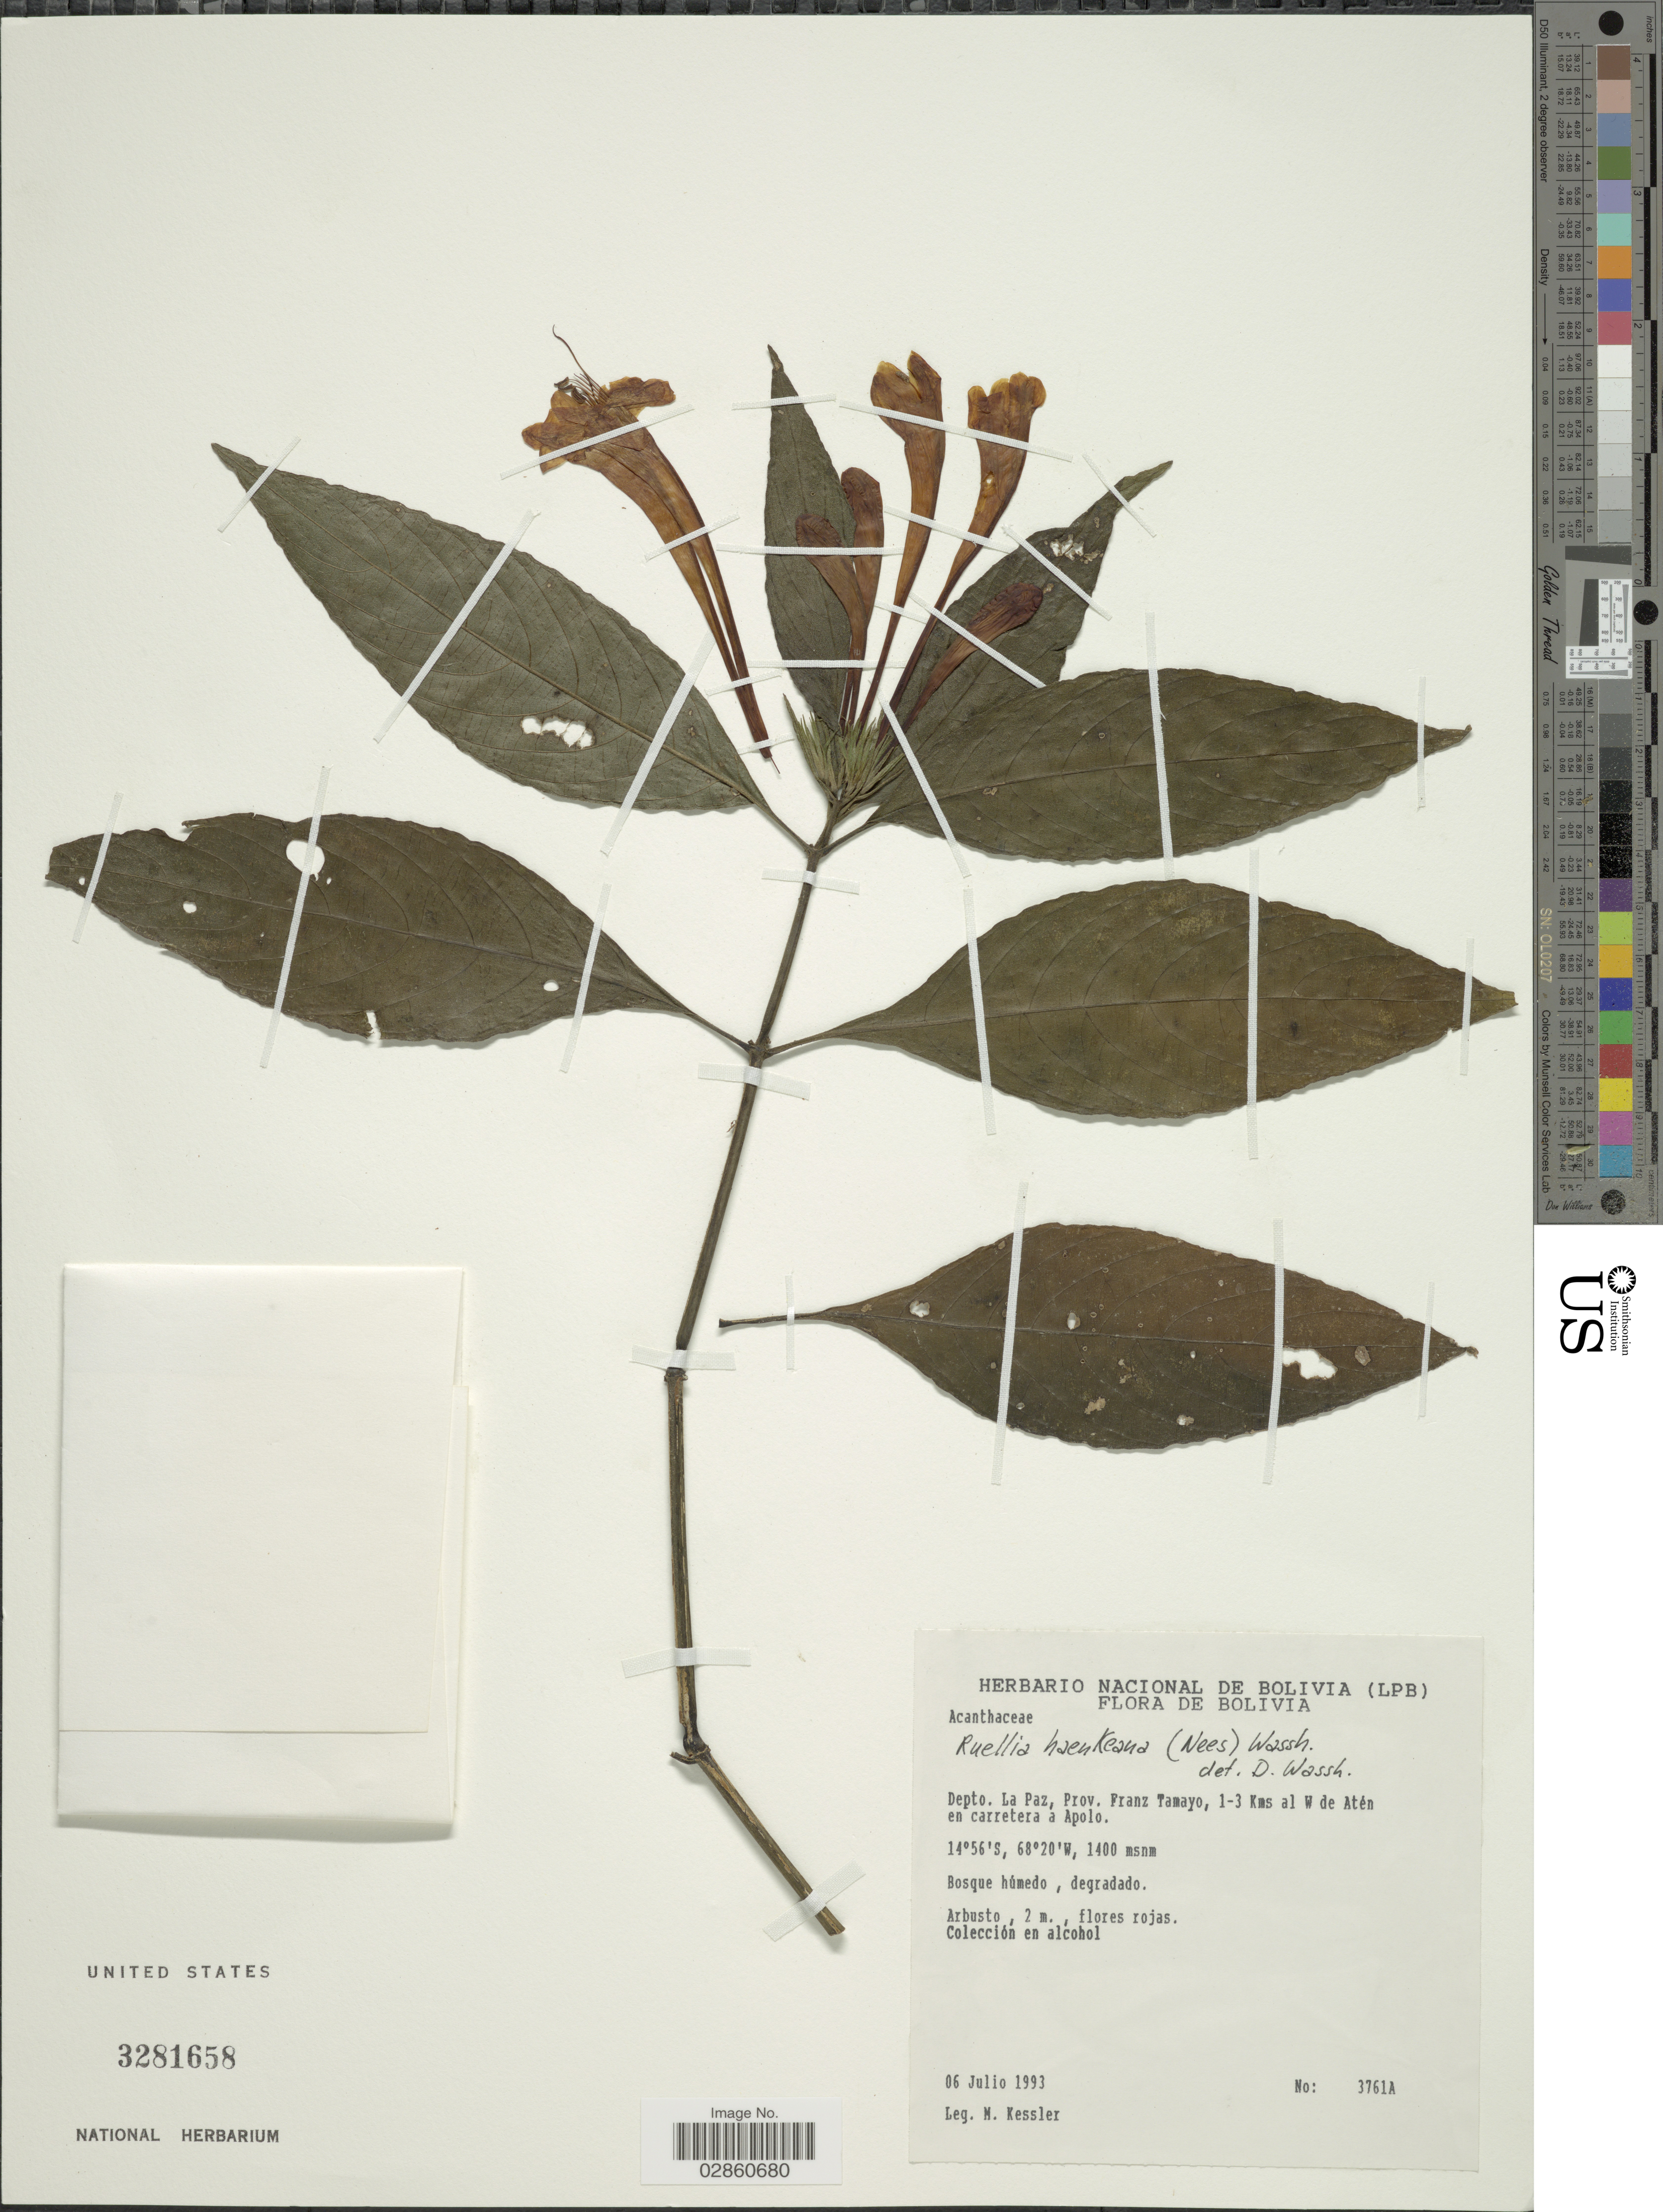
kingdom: Plantae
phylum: Tracheophyta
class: Magnoliopsida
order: Lamiales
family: Acanthaceae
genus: Ruellia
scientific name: Ruellia haenkeana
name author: (Nees) Wassh.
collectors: M. Kessler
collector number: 3761A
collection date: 1993-07-06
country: Bolivia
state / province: La Paz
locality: Depto. La Paz, Prov. Franz Tamayo, 1-3 Kms al W de Atén en carretera a Apolo.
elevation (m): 1400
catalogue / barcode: US 3281658